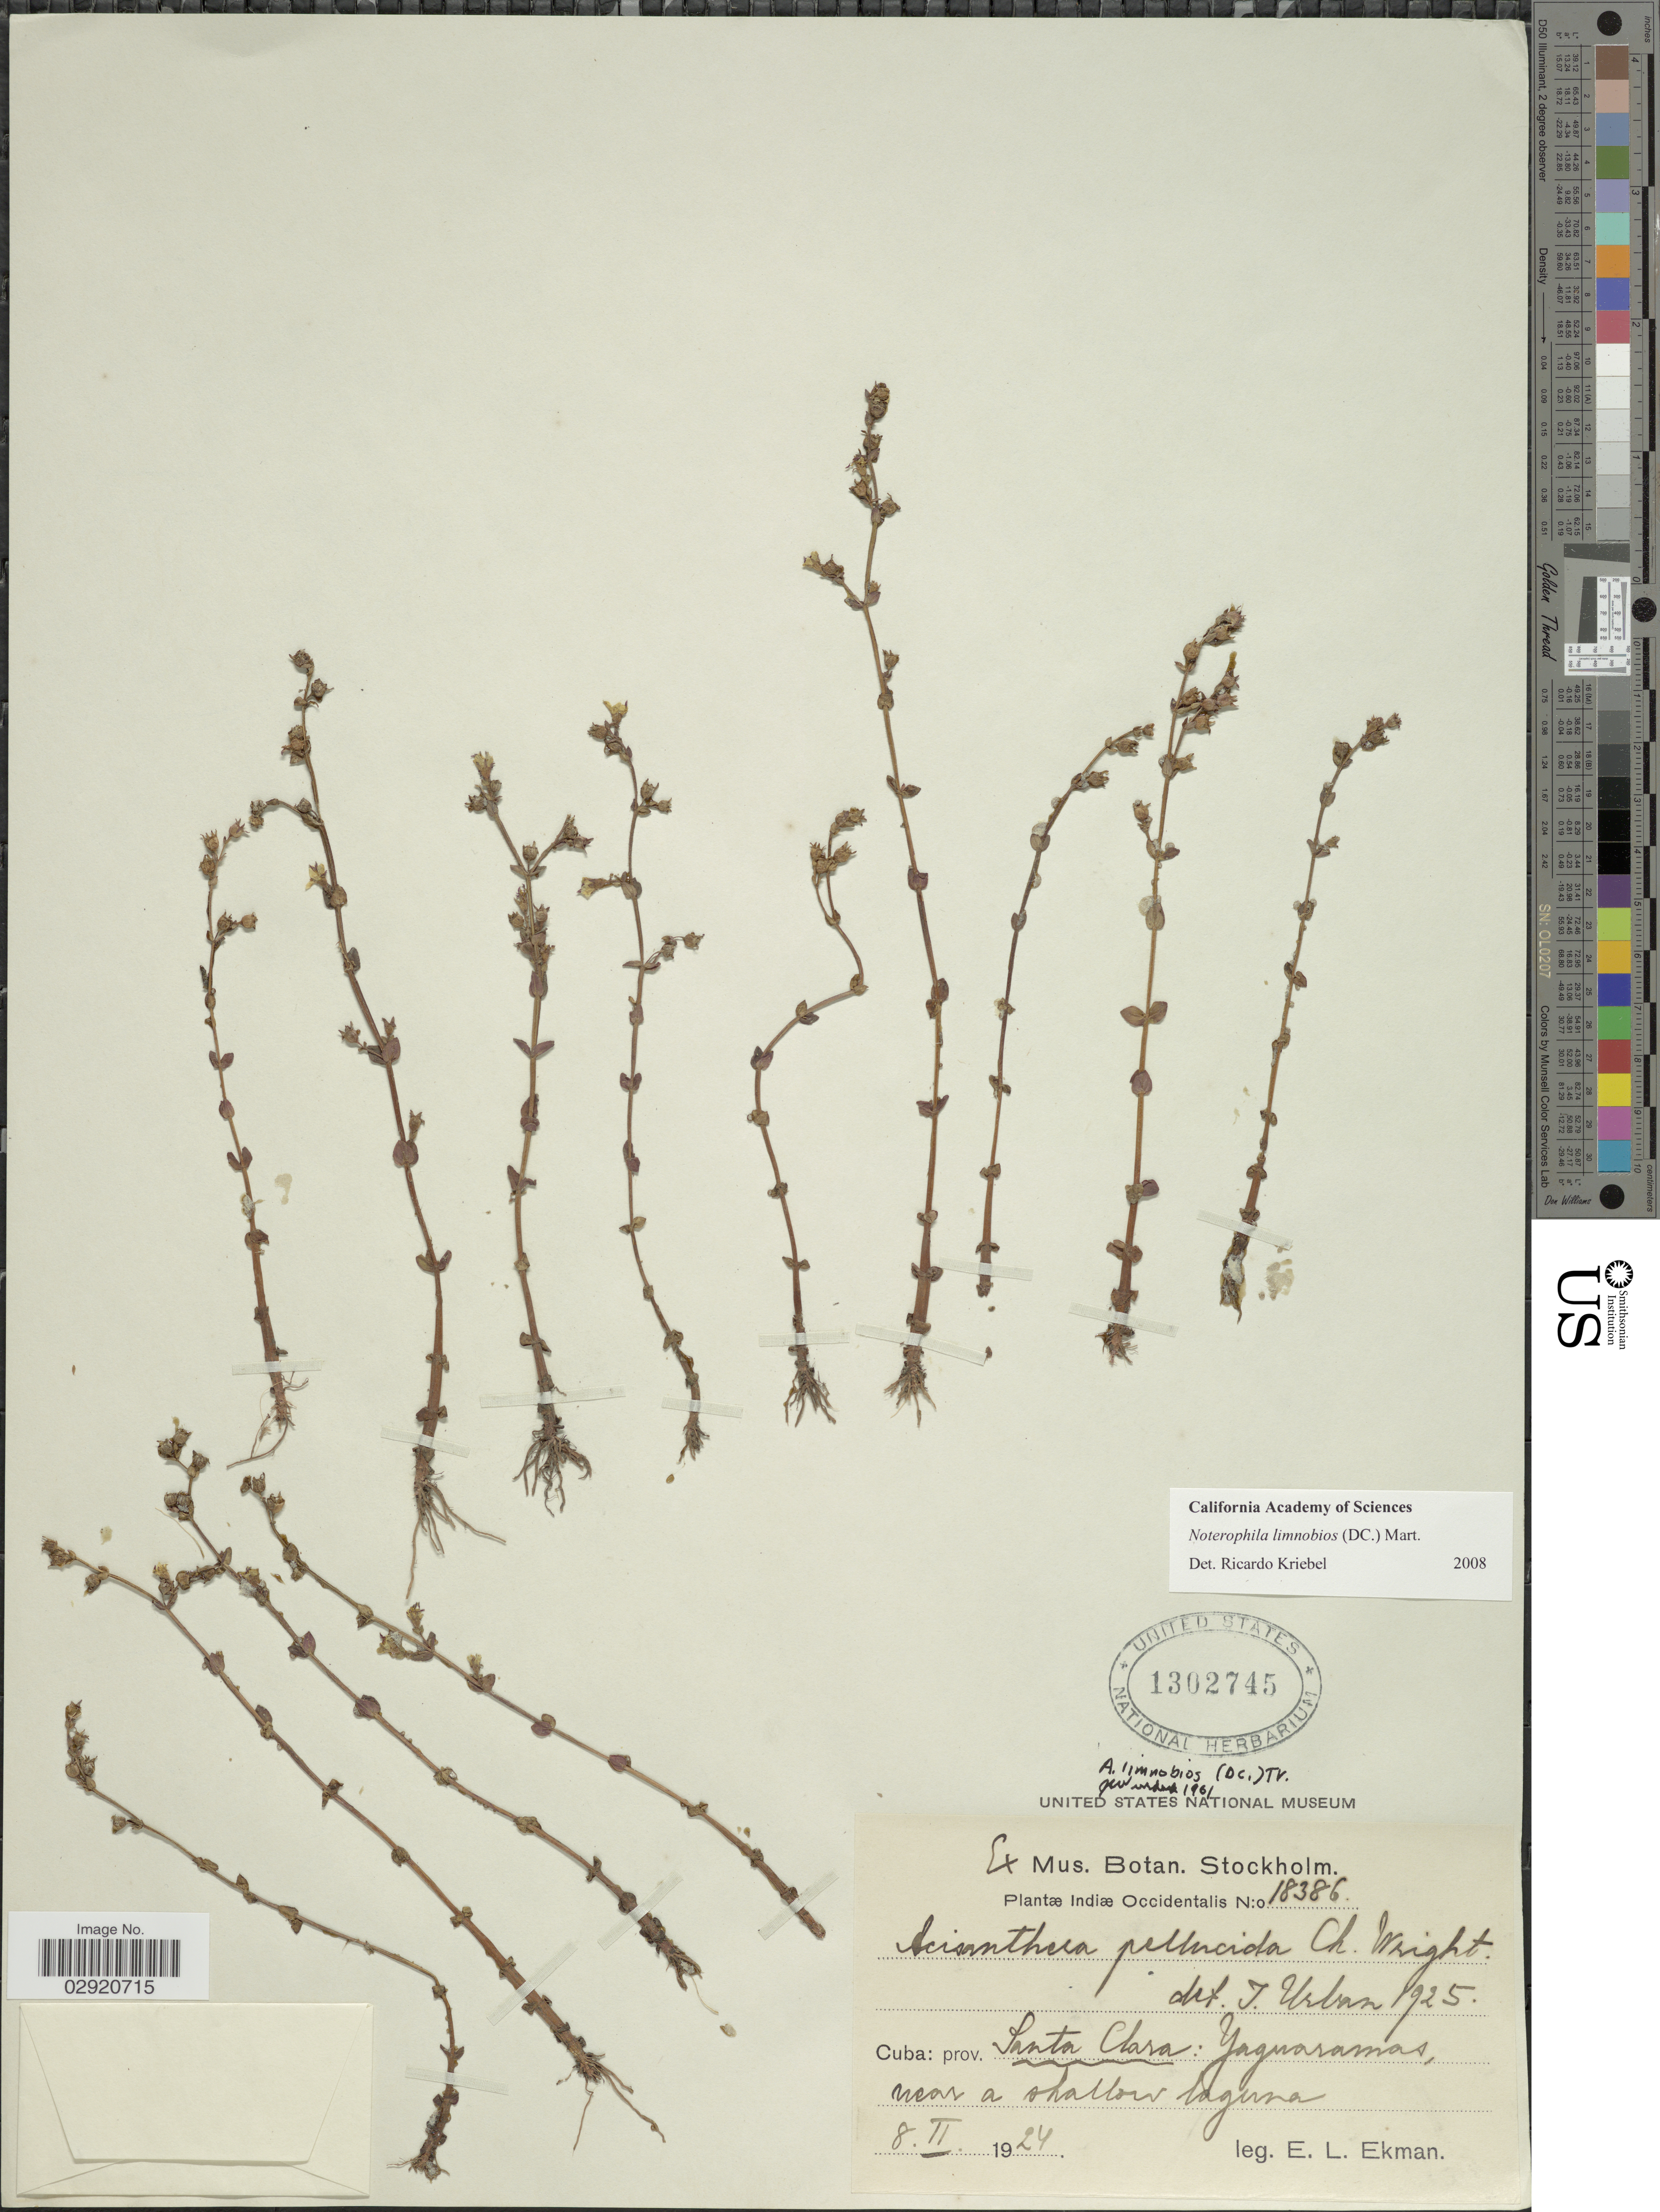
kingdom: Plantae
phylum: Tracheophyta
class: Magnoliopsida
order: Myrtales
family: Melastomataceae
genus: Noterophila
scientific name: Noterophila limnobios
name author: (DC.) Mart.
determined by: Kriebel, R.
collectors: E. L. Ekman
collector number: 18386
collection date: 1924-02-08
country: Cuba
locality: Indiæ Occidentalis. Prov. Santa Clara: Yaguaramas, near a shallow laguna.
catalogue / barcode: US 1302745